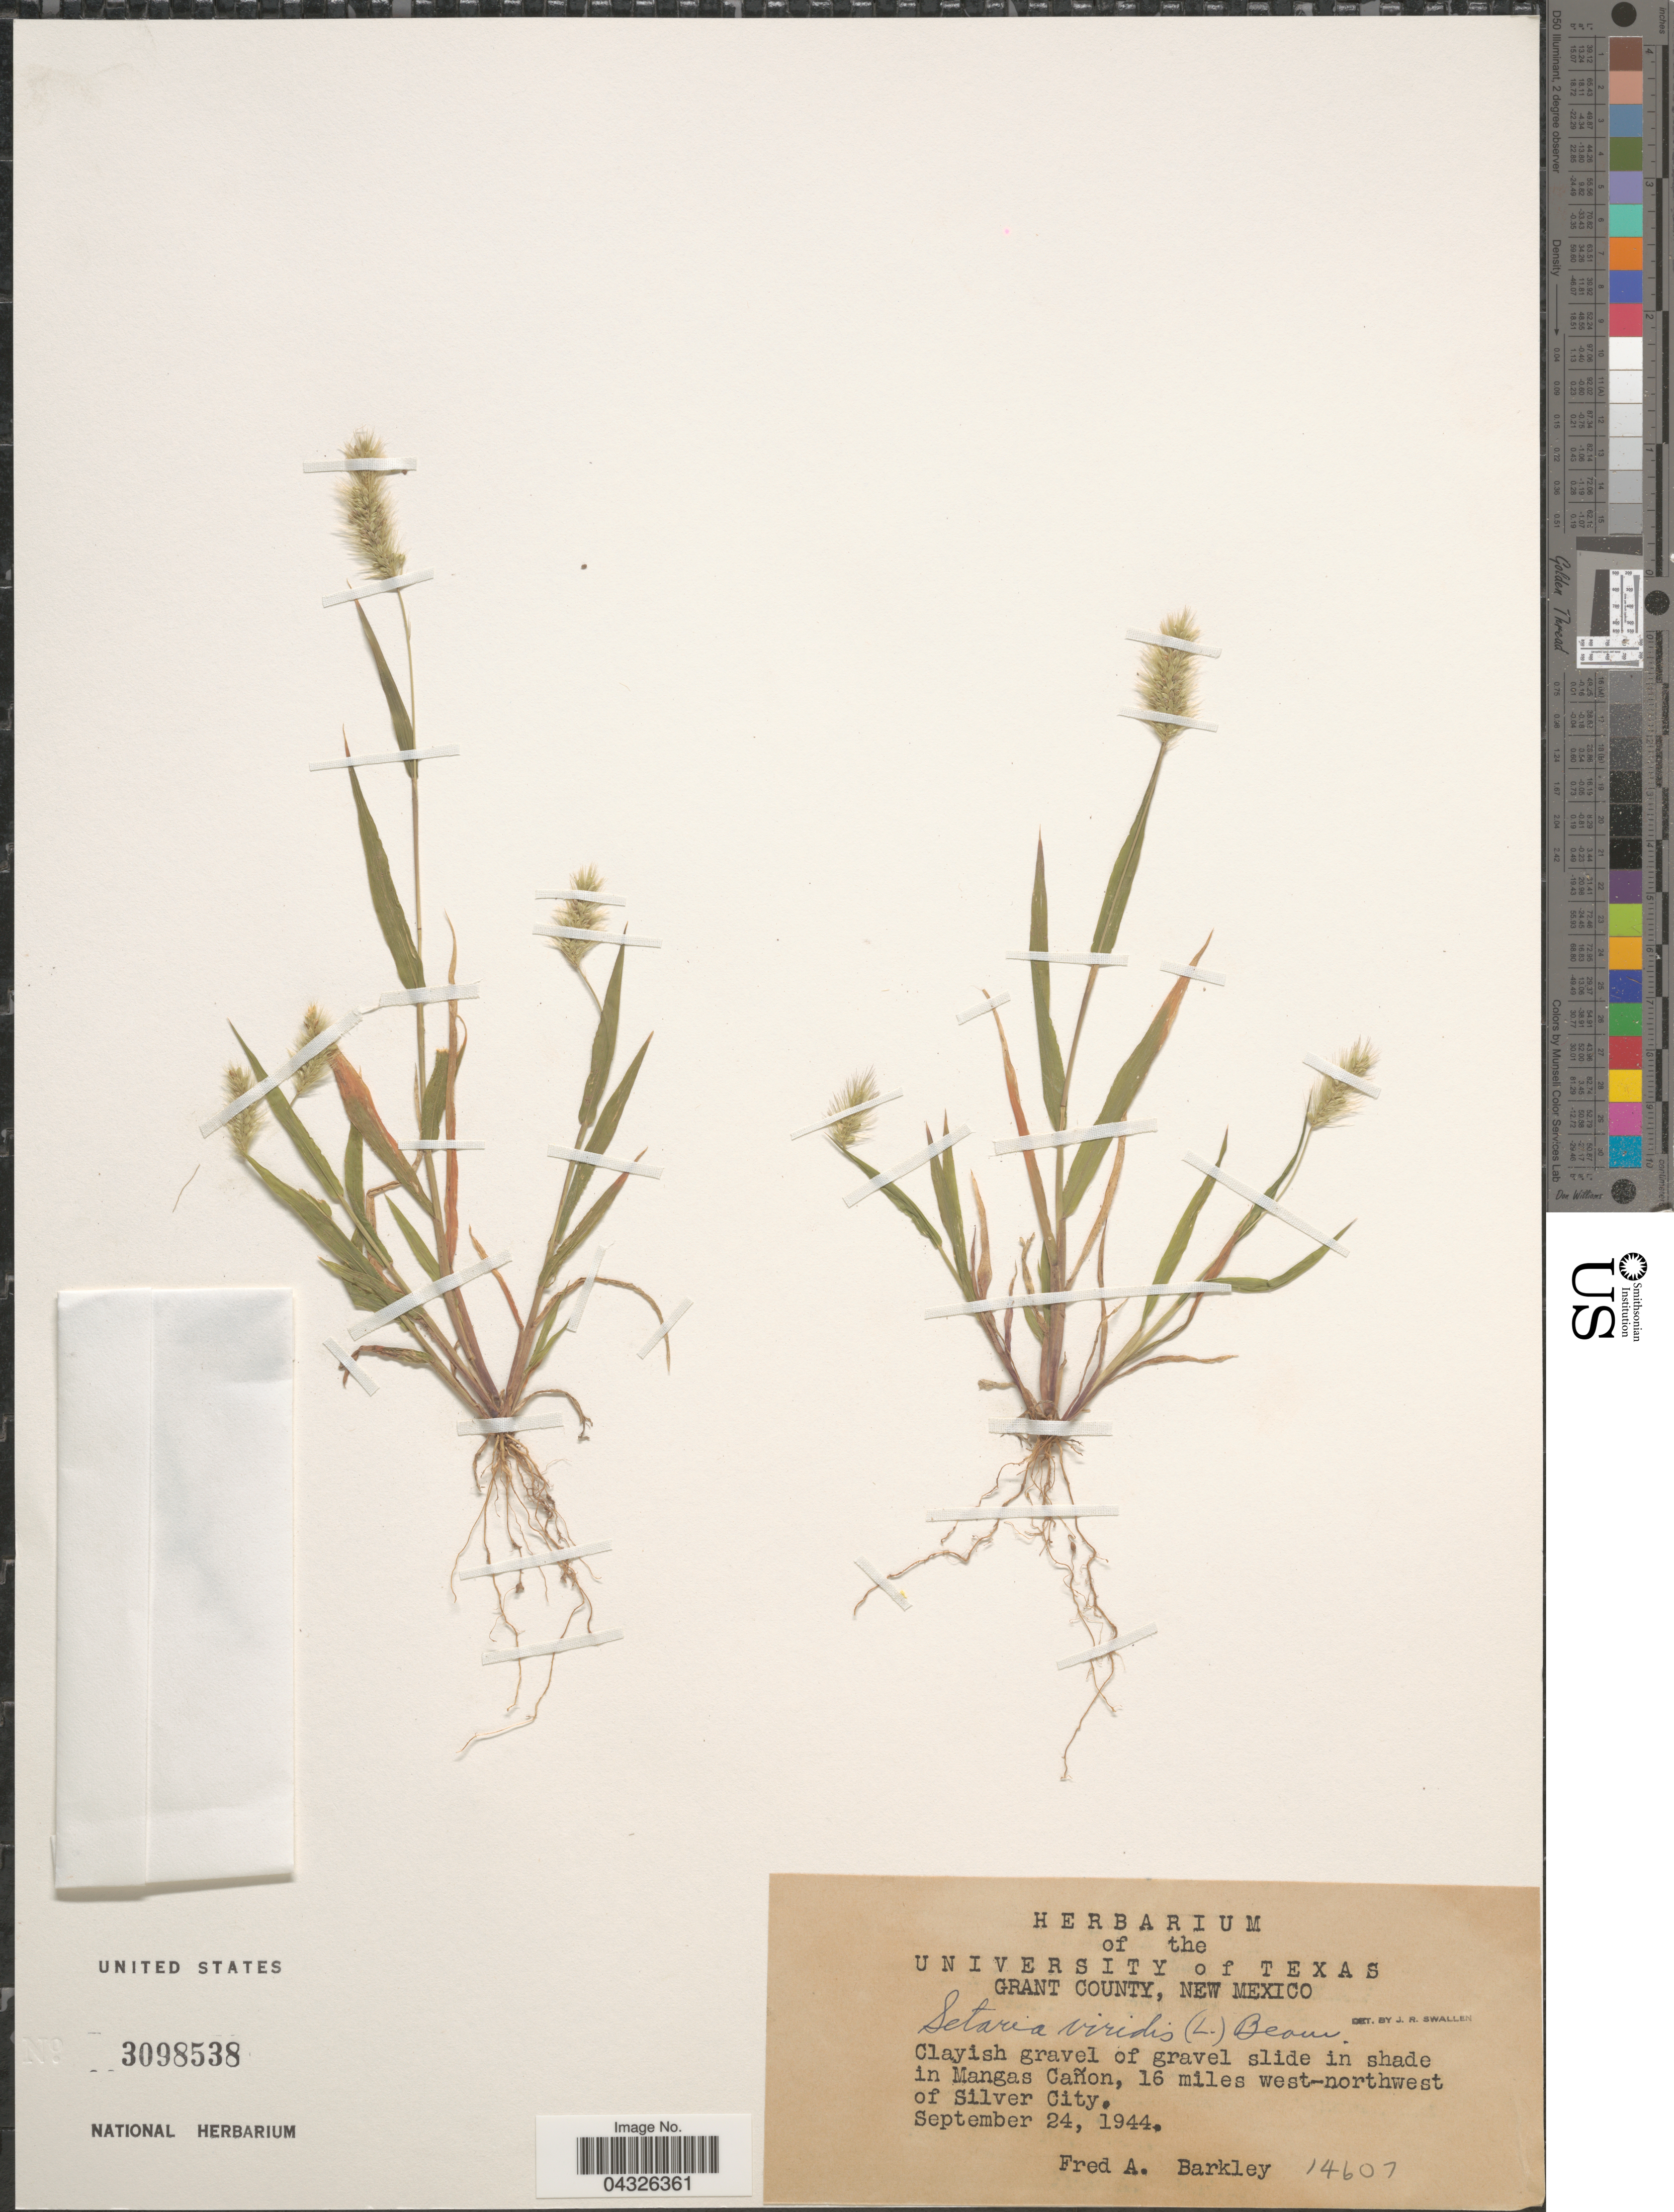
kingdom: Plantae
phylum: Tracheophyta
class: Liliopsida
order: Poales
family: Poaceae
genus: Setaria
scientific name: Setaria viridis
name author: (L.) P. Beauv.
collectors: F. A. Barkley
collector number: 14607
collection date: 1944-09-24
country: United States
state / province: New Mexico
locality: Grant County. Clayish gravel of gravel slide in shade in Mangas Cañon, 16 miles west-northwest of Silver City.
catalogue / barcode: US 3098538